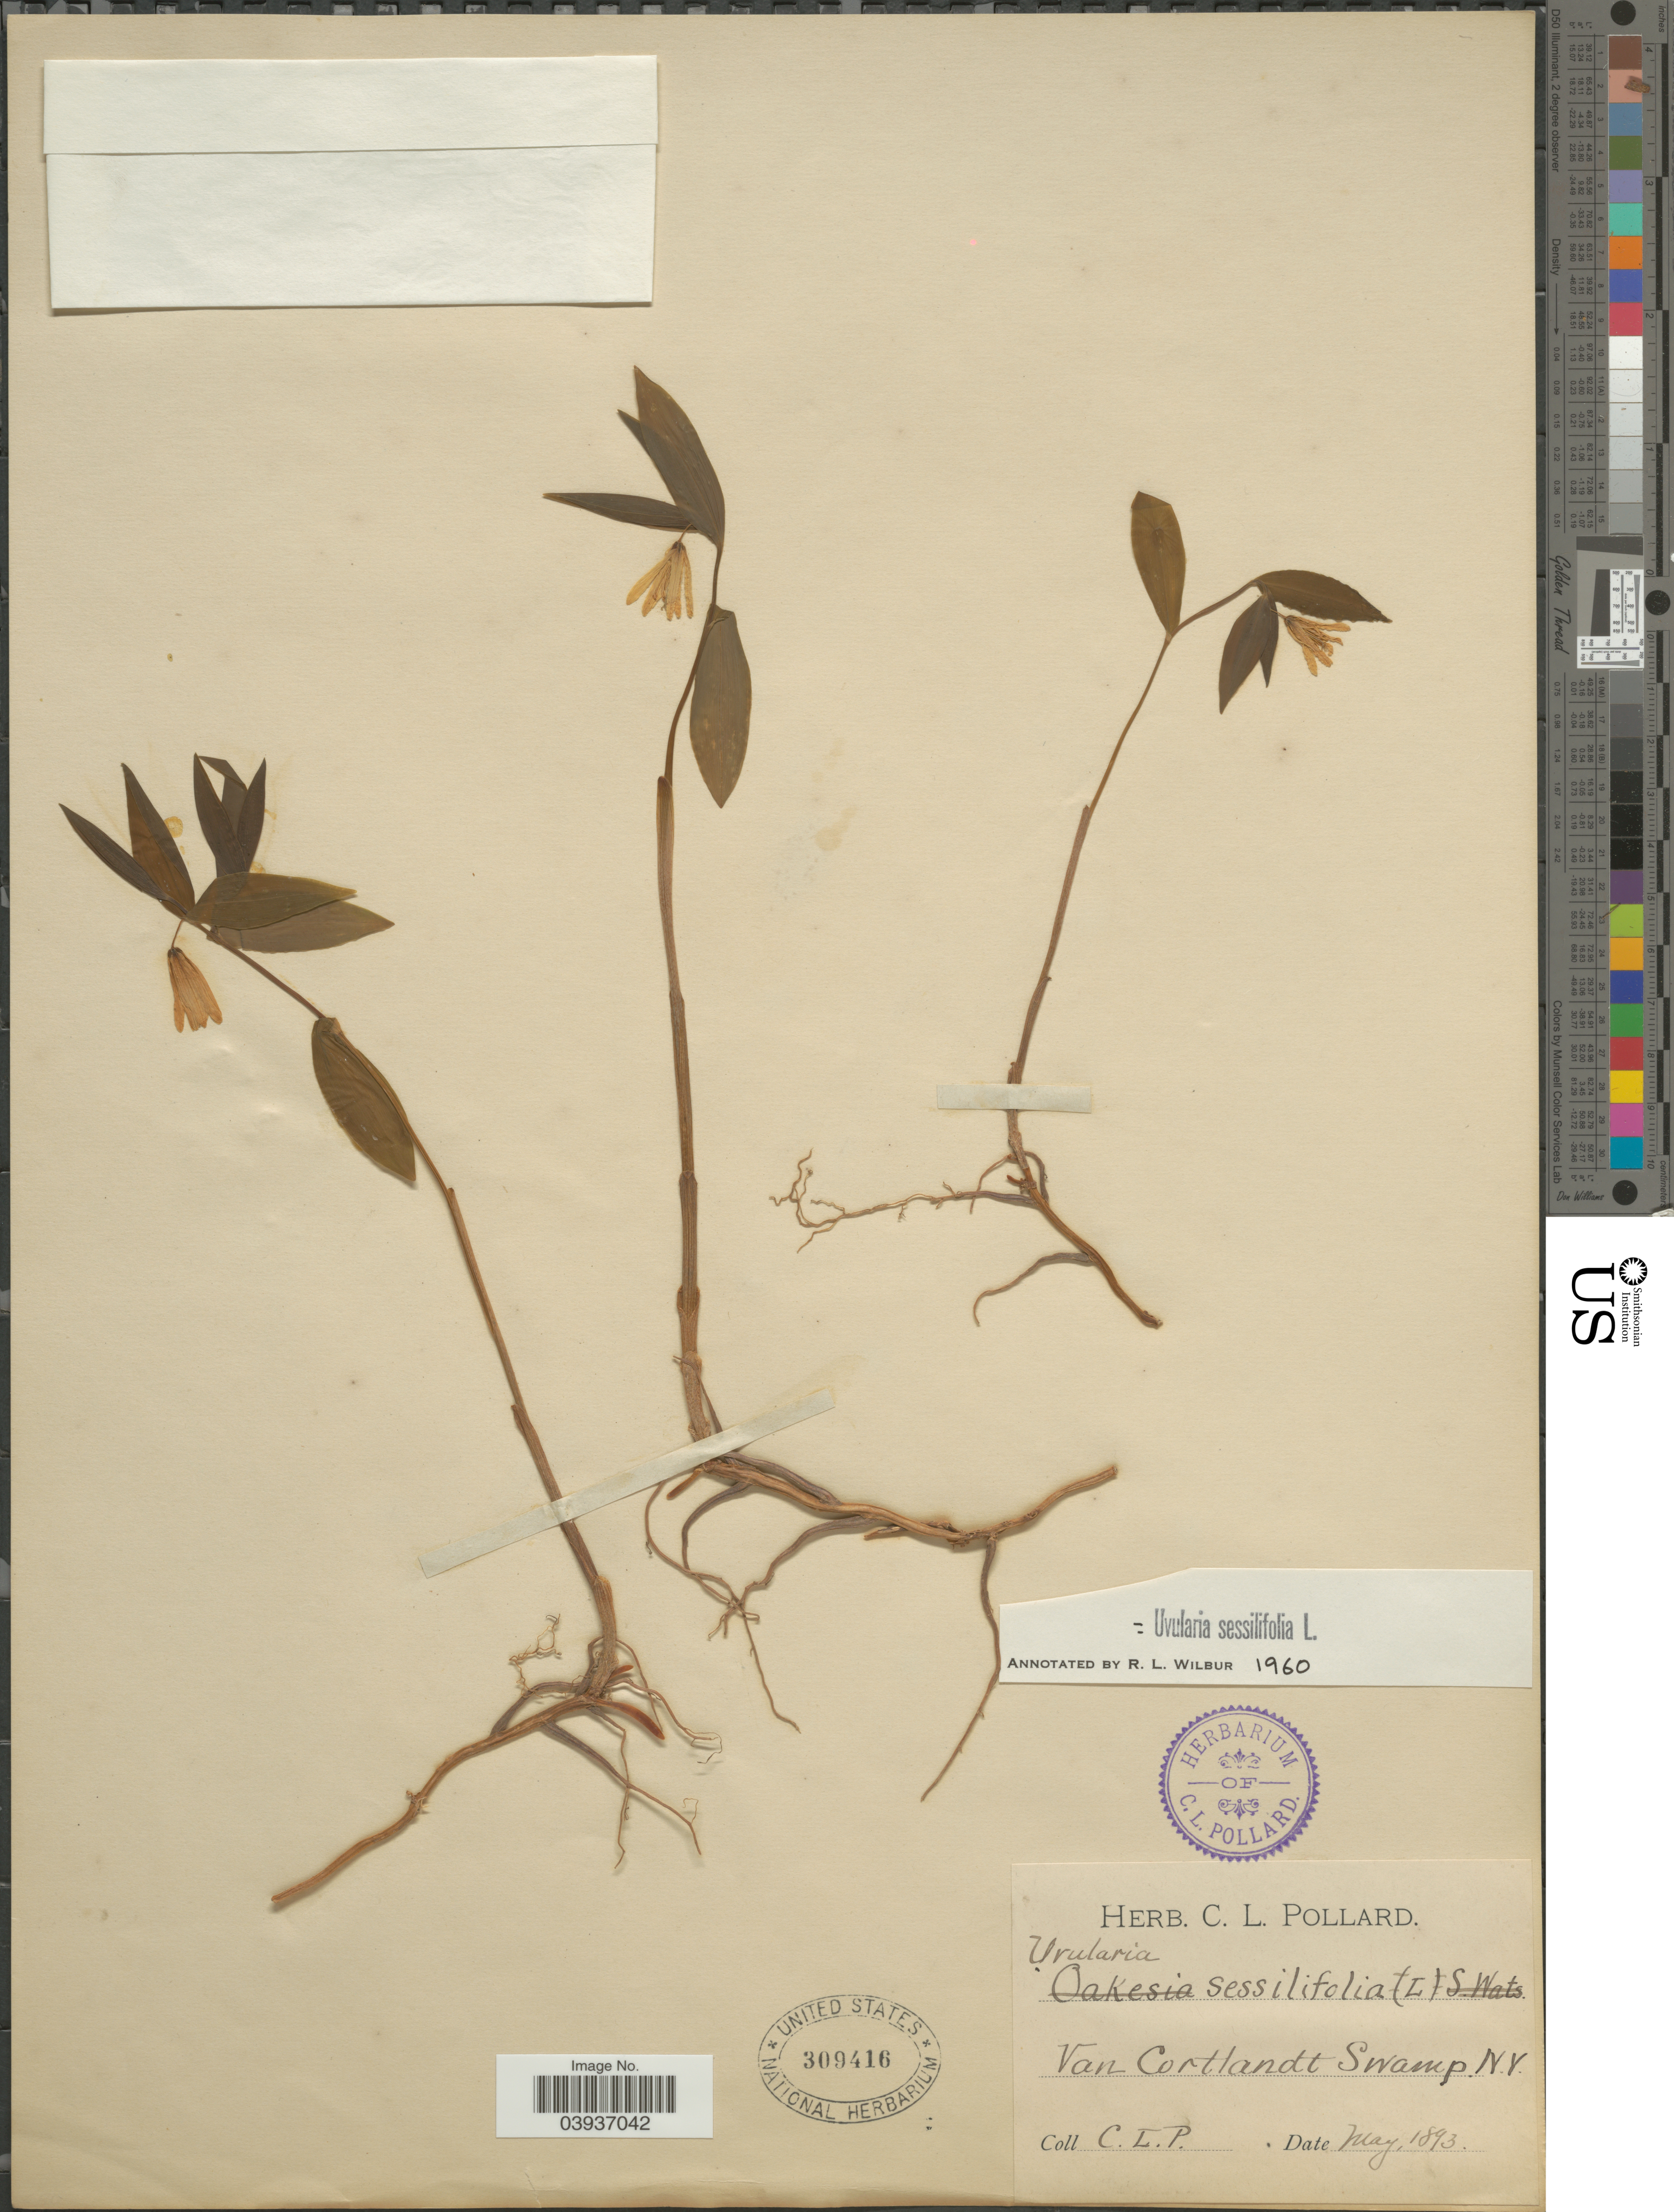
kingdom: Plantae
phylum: Tracheophyta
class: Liliopsida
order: Liliales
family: Colchicaceae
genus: Uvularia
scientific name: Uvularia sessilifolia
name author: L.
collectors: C. L. Pollard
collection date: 1893-05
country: United States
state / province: New York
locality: Van Cortlandt Swamp.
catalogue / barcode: US 309416